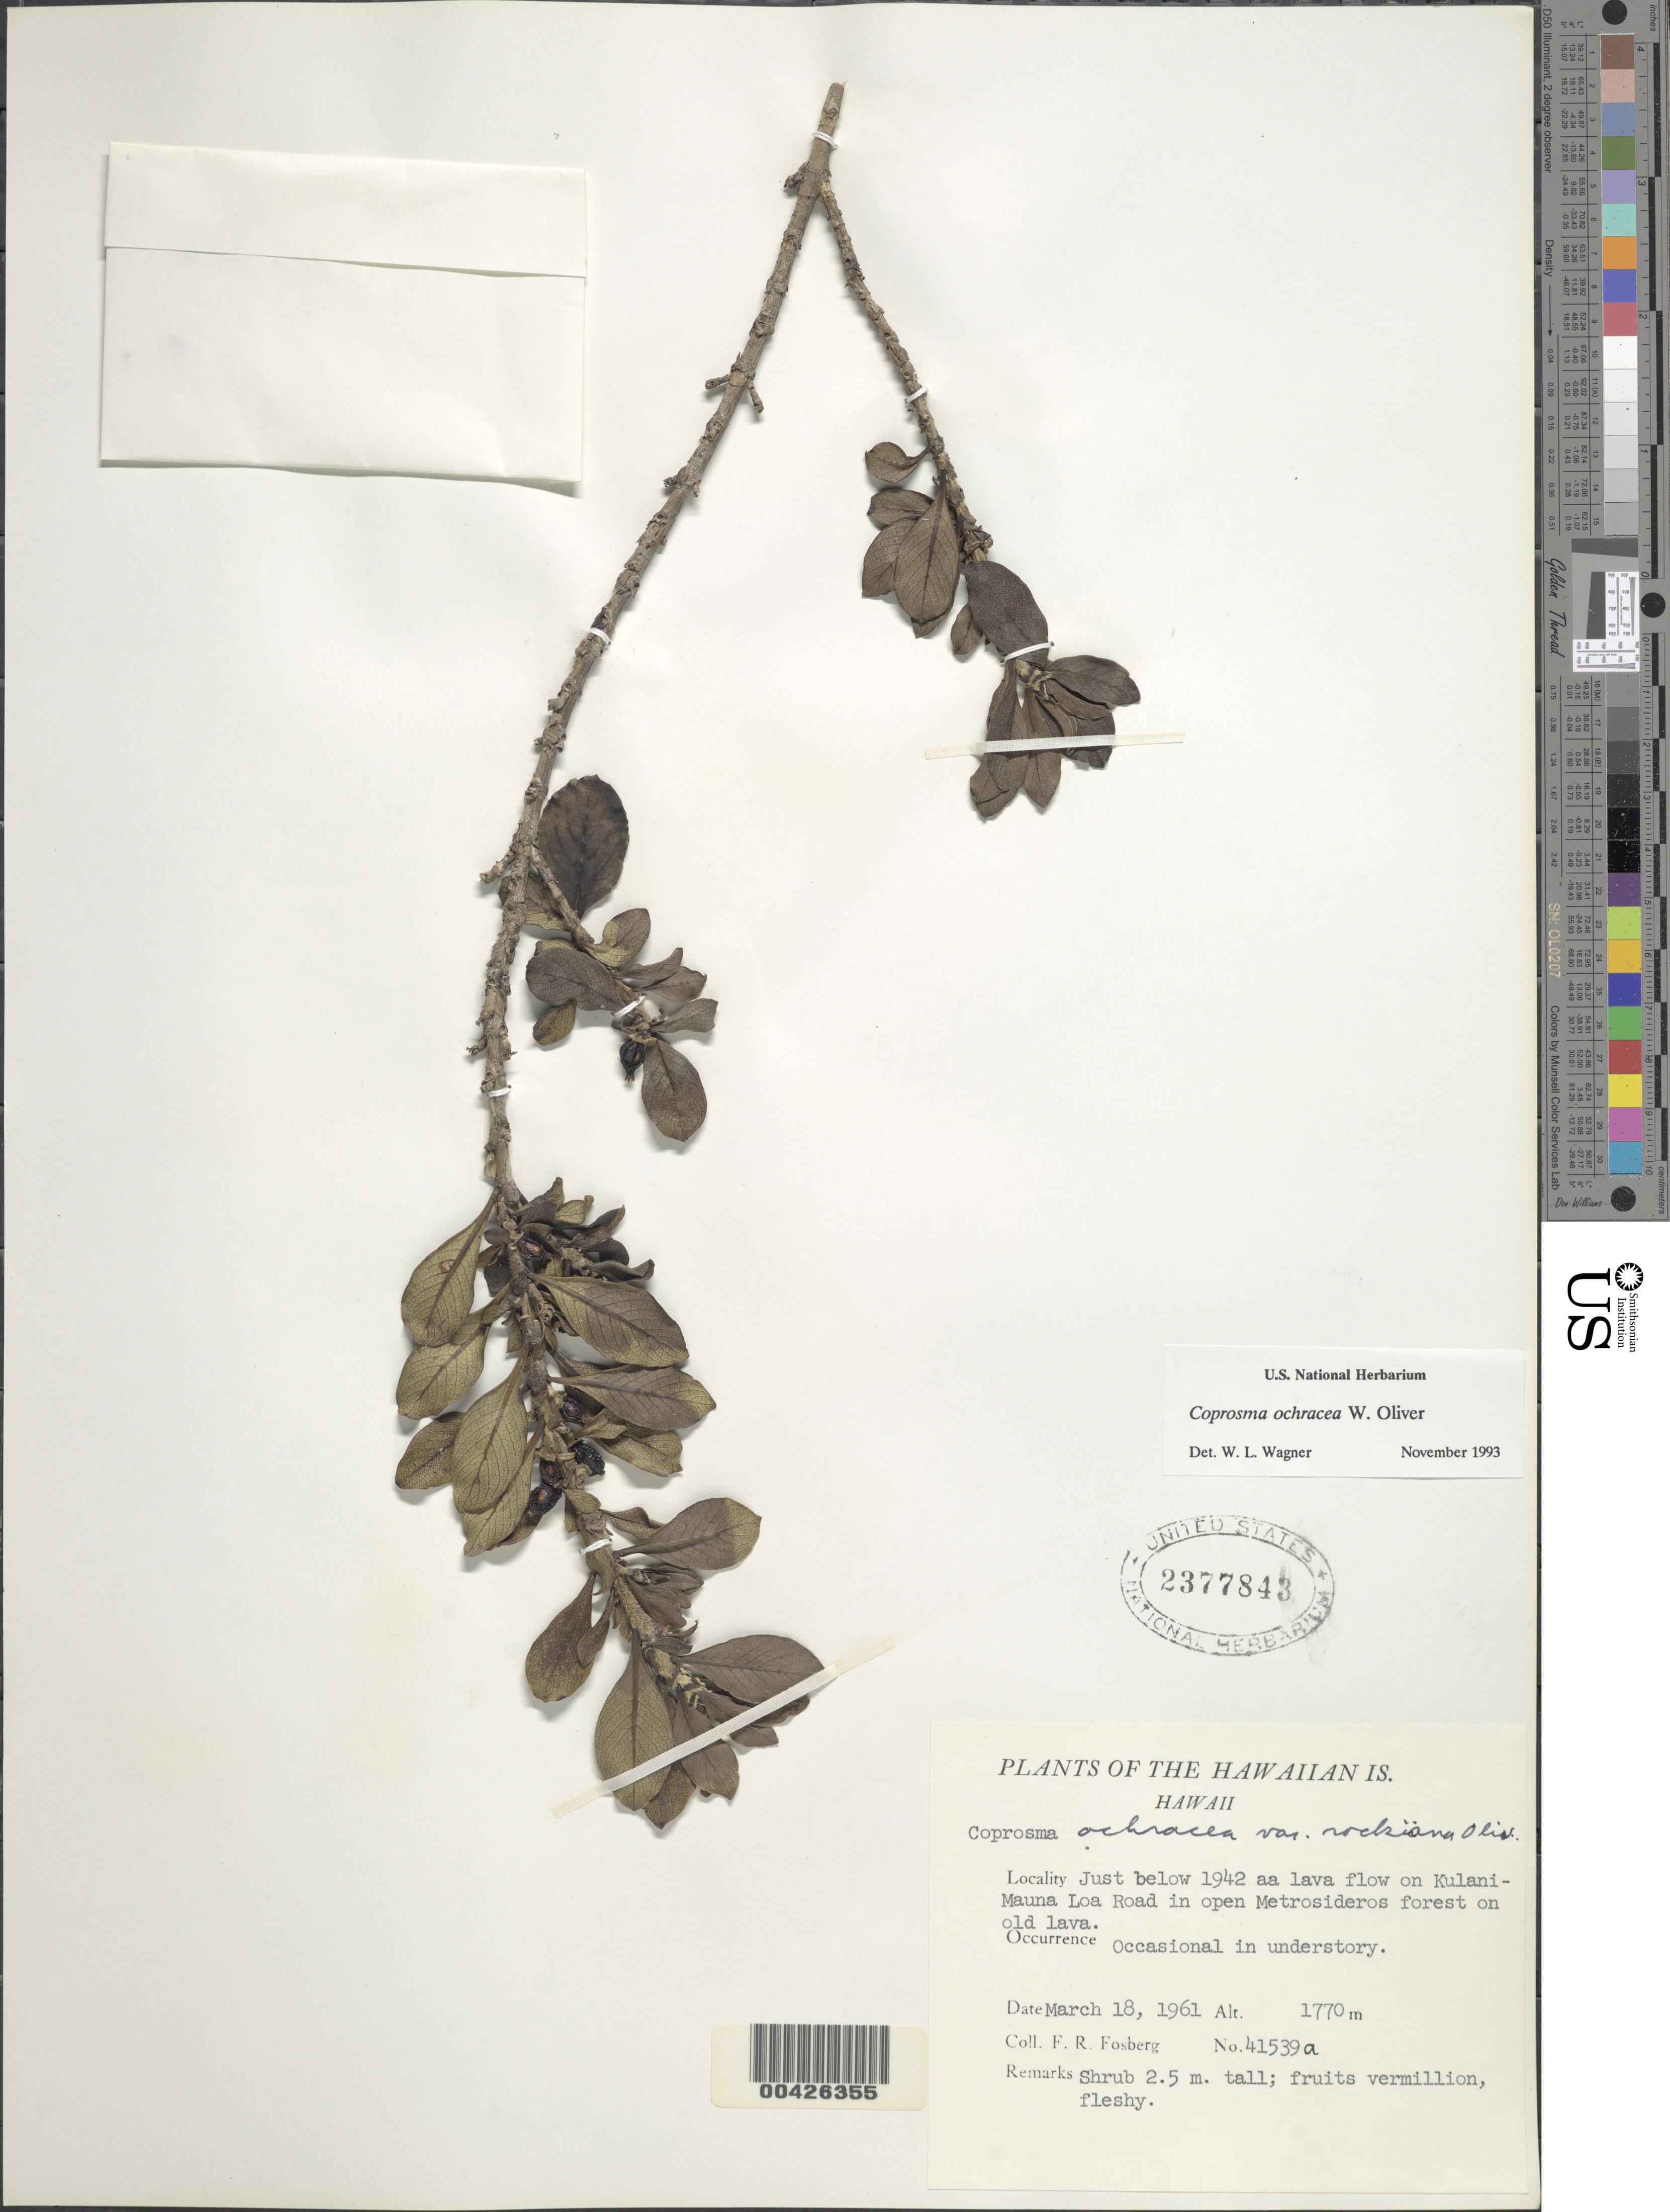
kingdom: Plantae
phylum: Tracheophyta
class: Magnoliopsida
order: Gentianales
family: Rubiaceae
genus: Coprosma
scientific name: Coprosma ochracea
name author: W.R.B. Oliv.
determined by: Wagner, W. L., (BOT), Smithsonian Institution - National Museum of Natural History (UNITED STATES)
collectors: F. R. Fosberg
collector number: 41539a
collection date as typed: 18 Mar 1961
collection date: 1961-03-18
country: United States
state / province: Hawaii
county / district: Hawaii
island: Hawaii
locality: Just below 1942 aa lava flow on Kulani-Mauna Loa Road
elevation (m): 1770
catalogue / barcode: US 2377843